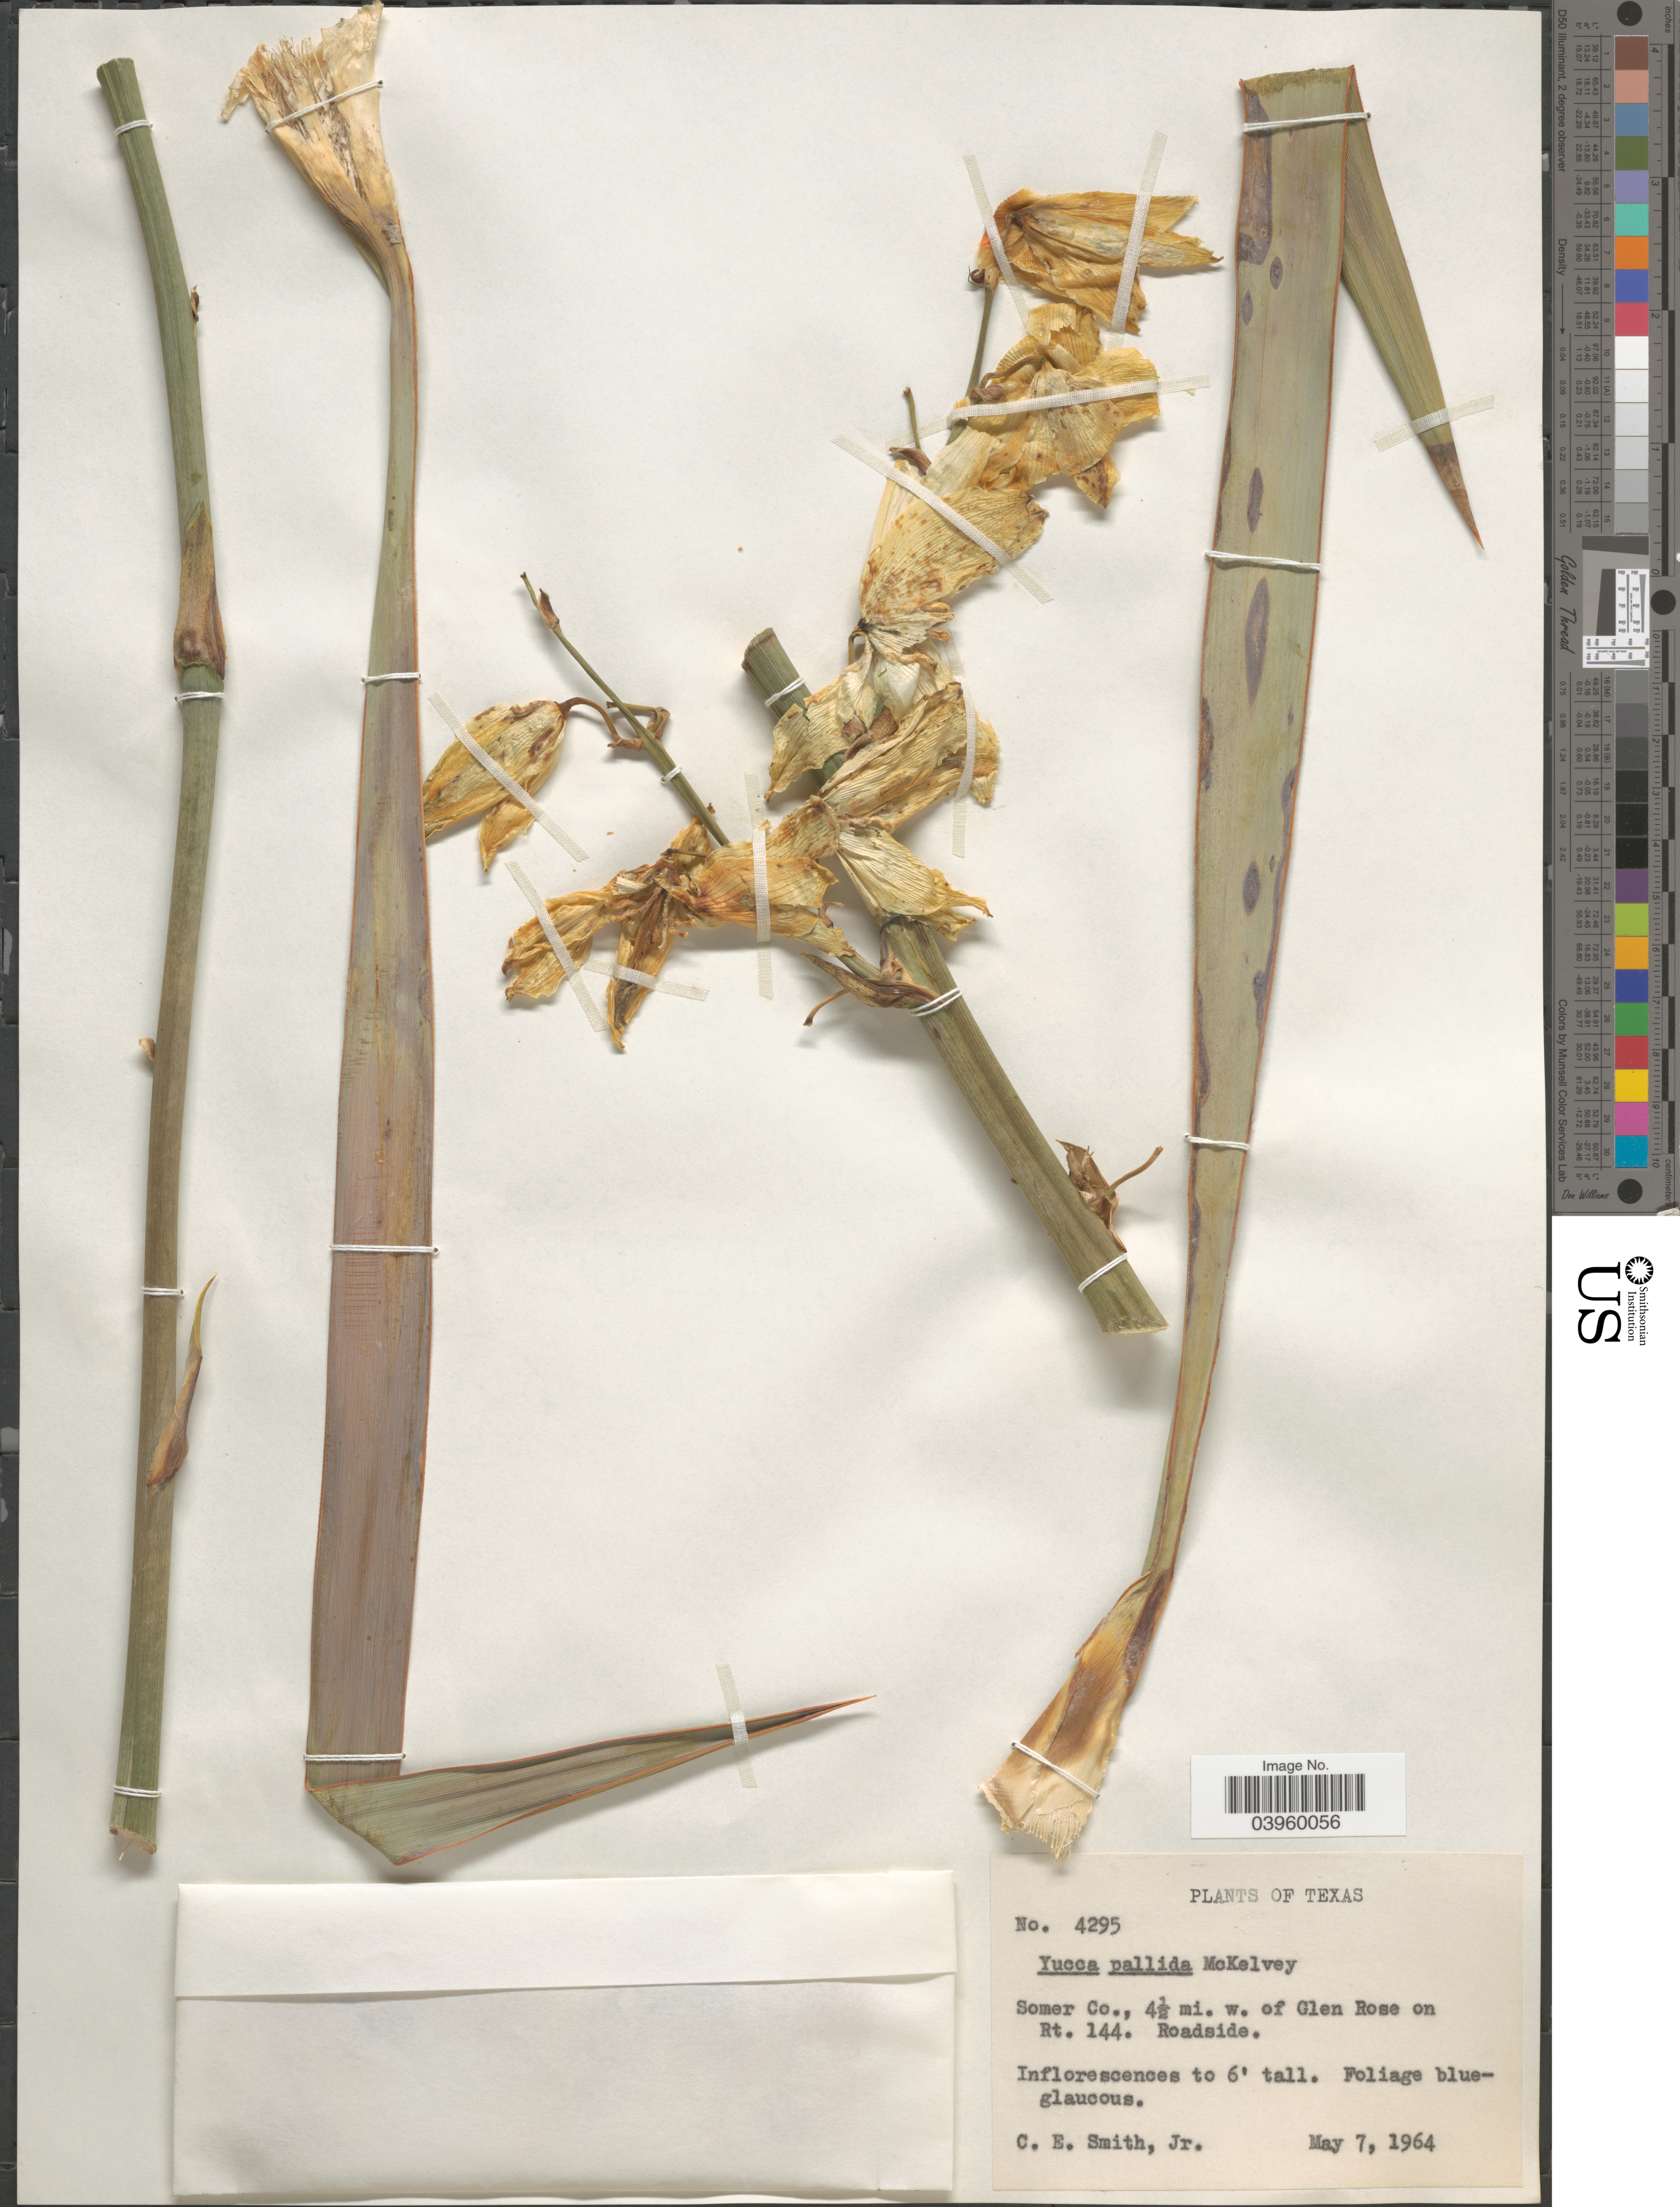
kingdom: Plantae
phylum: Tracheophyta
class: Liliopsida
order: Asparagales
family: Asparagaceae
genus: Yucca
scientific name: Yucca pallida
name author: McKelvey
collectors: C. E. Smith Jr.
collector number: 4295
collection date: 1964-05-07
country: United States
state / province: Texas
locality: Somer Co., 4½ mi. w. of Glen Rose on Rt. 144. Roadside.